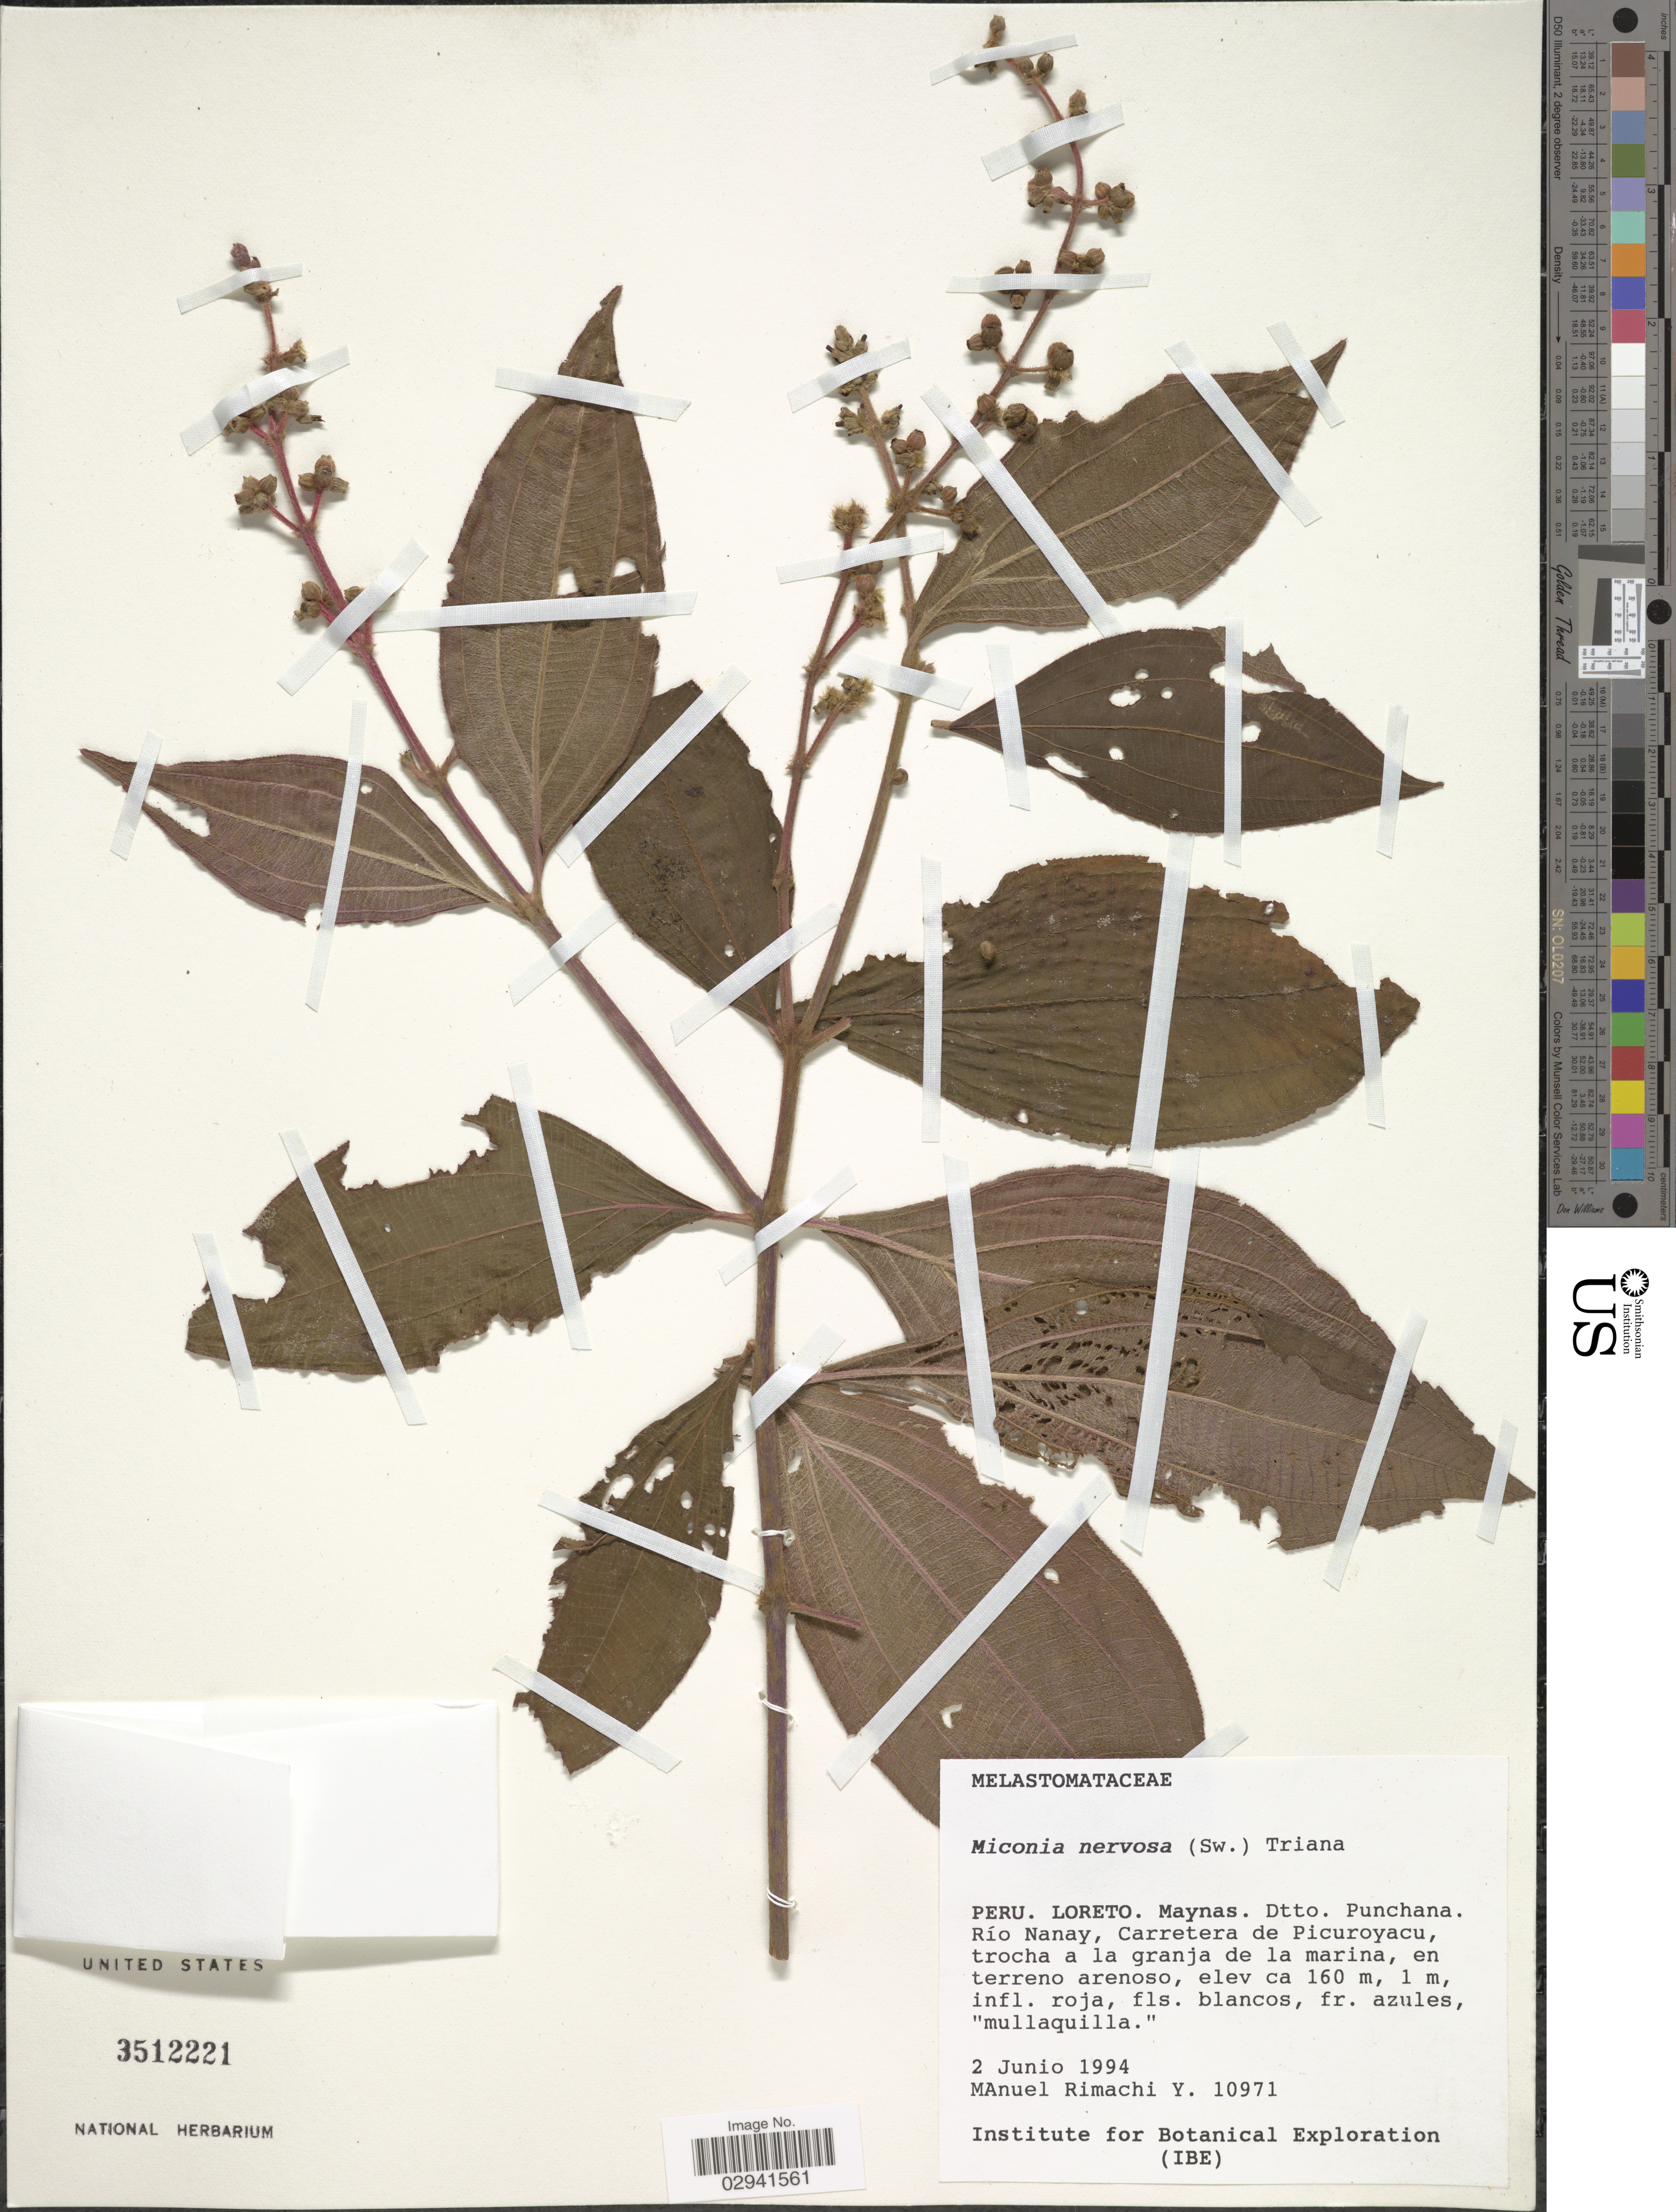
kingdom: Plantae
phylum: Tracheophyta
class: Magnoliopsida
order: Myrtales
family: Melastomataceae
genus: Miconia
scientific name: Miconia nervosa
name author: (Sm.) Triana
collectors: M. Rimachi Y.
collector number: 10971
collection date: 1994-06-02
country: Peru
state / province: Loreto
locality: Maynas. Dtto. Punchana. Río Nanay, Carretera de Picuroyacu. trocha a la granja de la marina, en terreno arenoso.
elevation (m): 160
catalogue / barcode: US 3512221